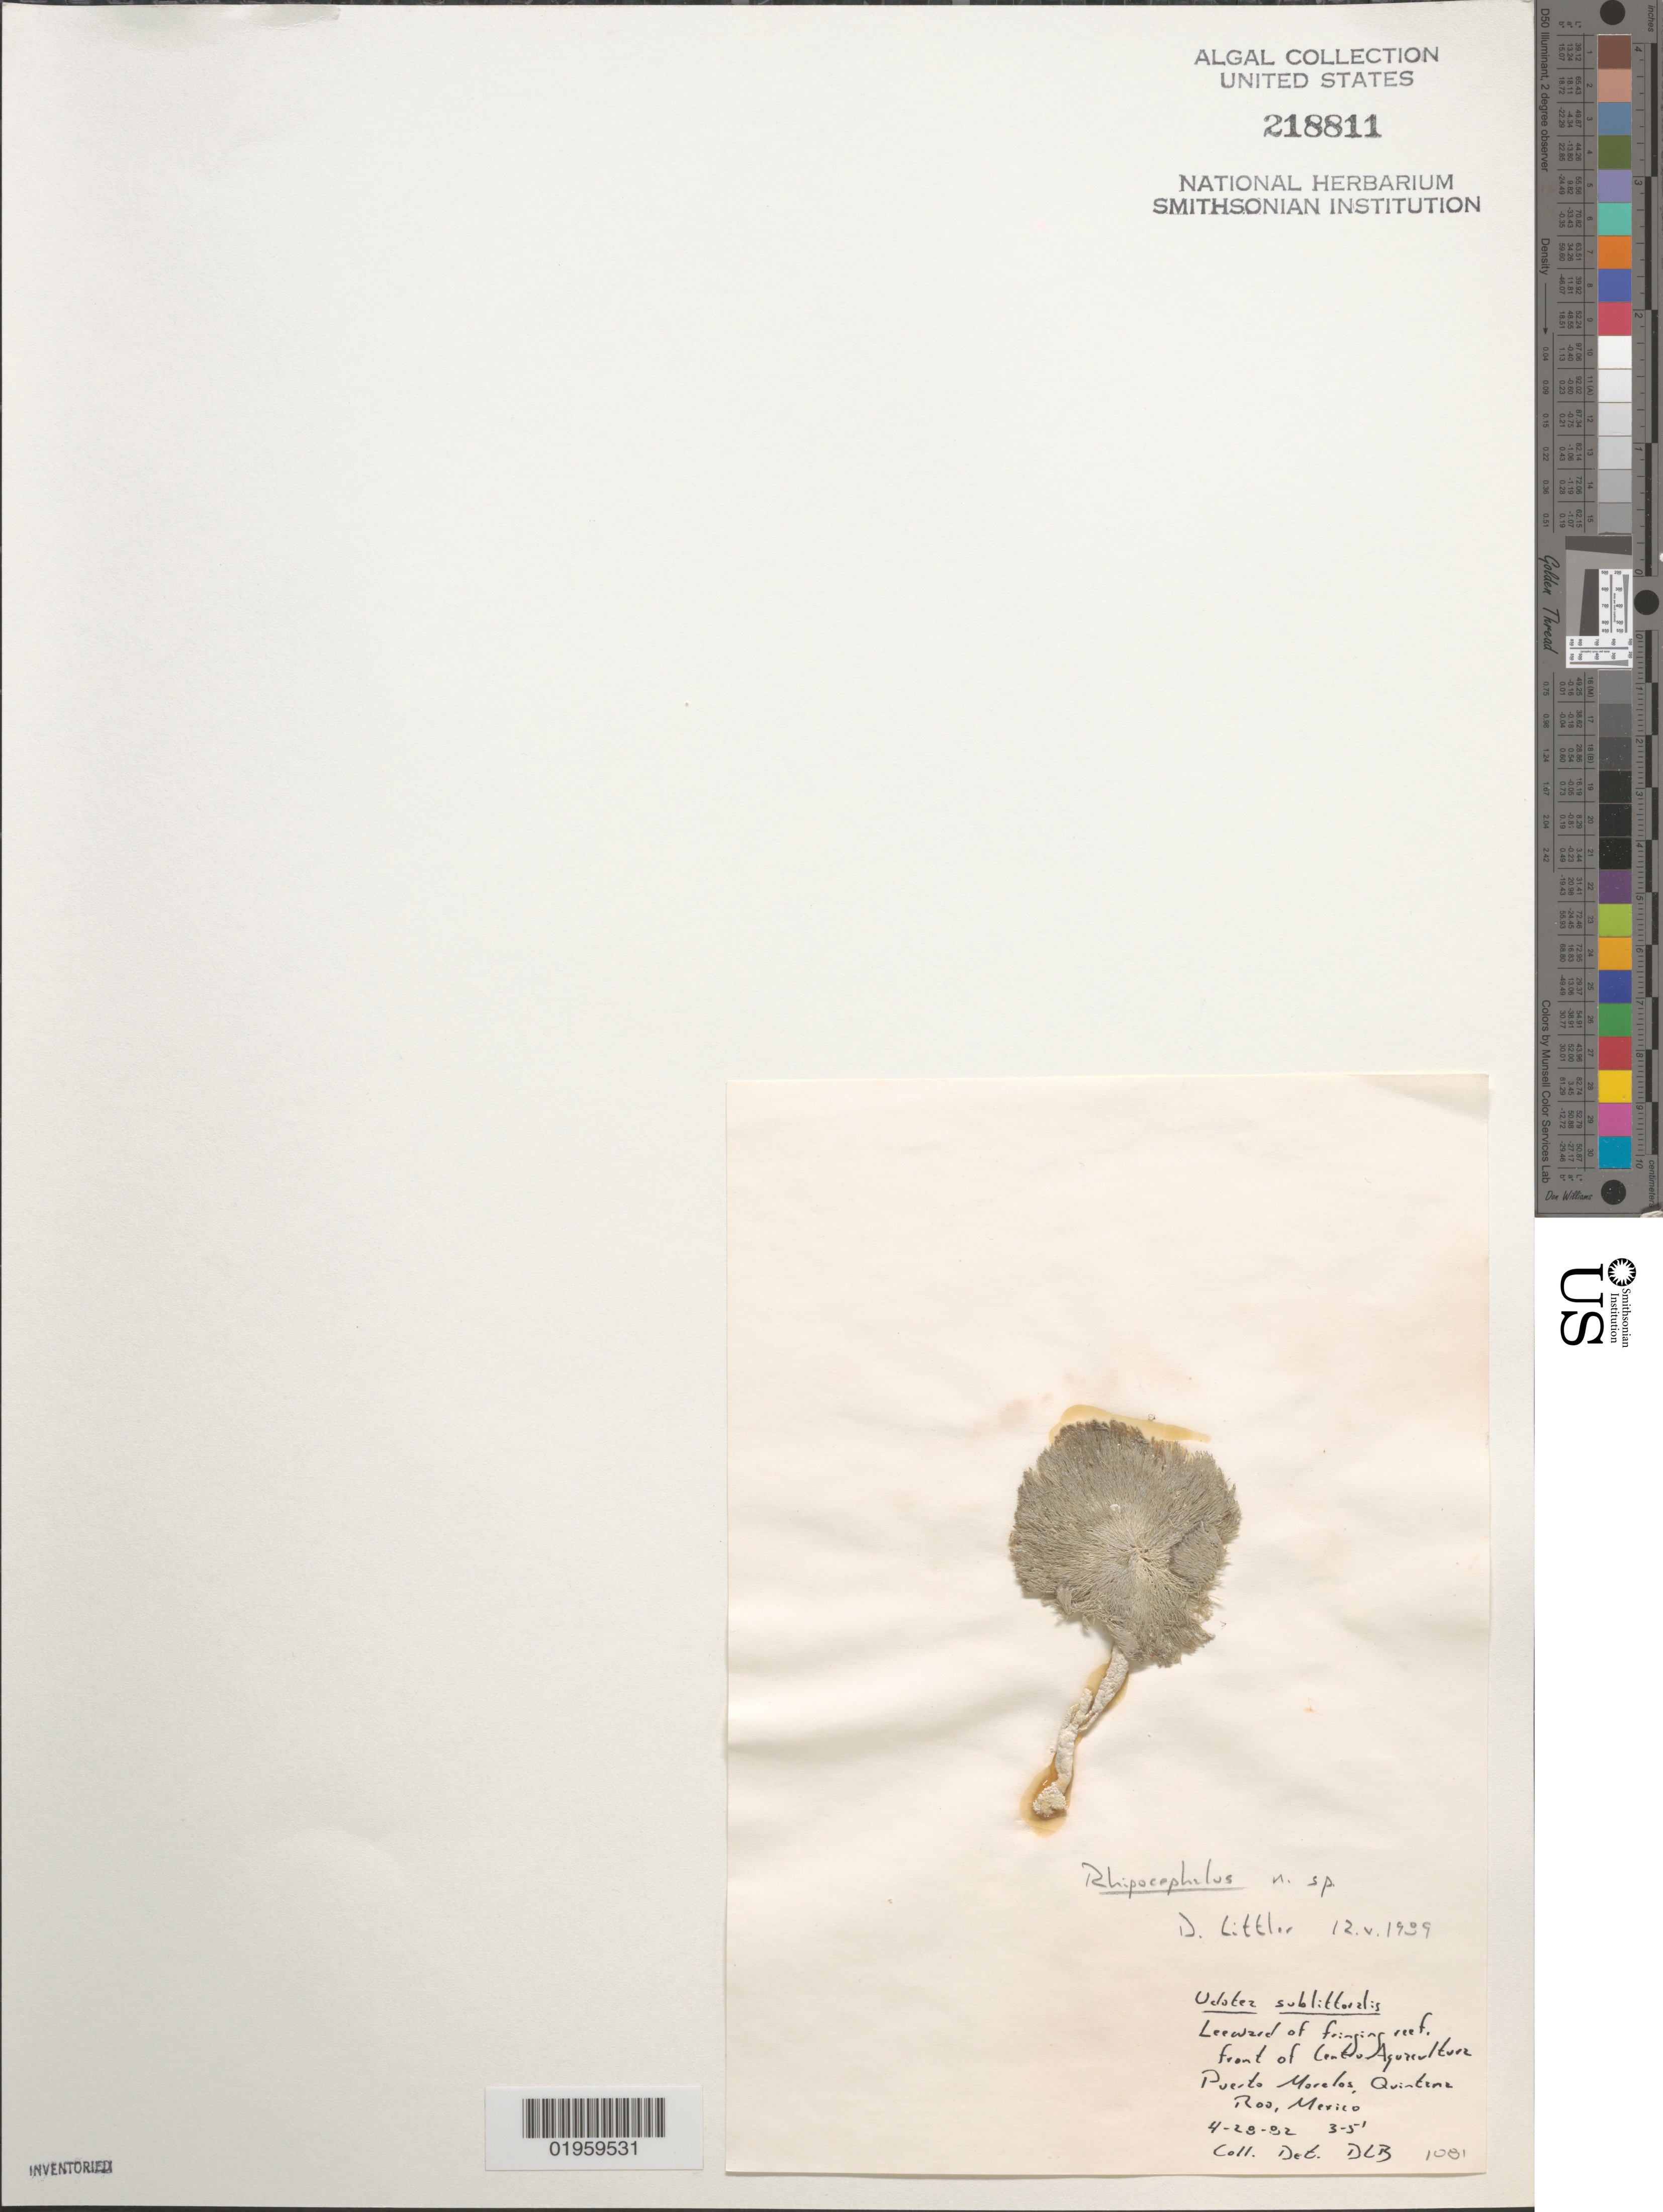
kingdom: Plantae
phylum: Chlorophyta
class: Ulvophyceae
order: Bryopsidales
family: Udoteaceae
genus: Rhipocephalus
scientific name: Rhipocephalus sp.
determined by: Ballantine, D. L.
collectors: D.L. Ballantine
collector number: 1081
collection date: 1982-04-28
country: Mexico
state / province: Quintana Roo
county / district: Puerto Morelos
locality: Leeward of fringing reef, front of Centro Aquacultura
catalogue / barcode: US 218811